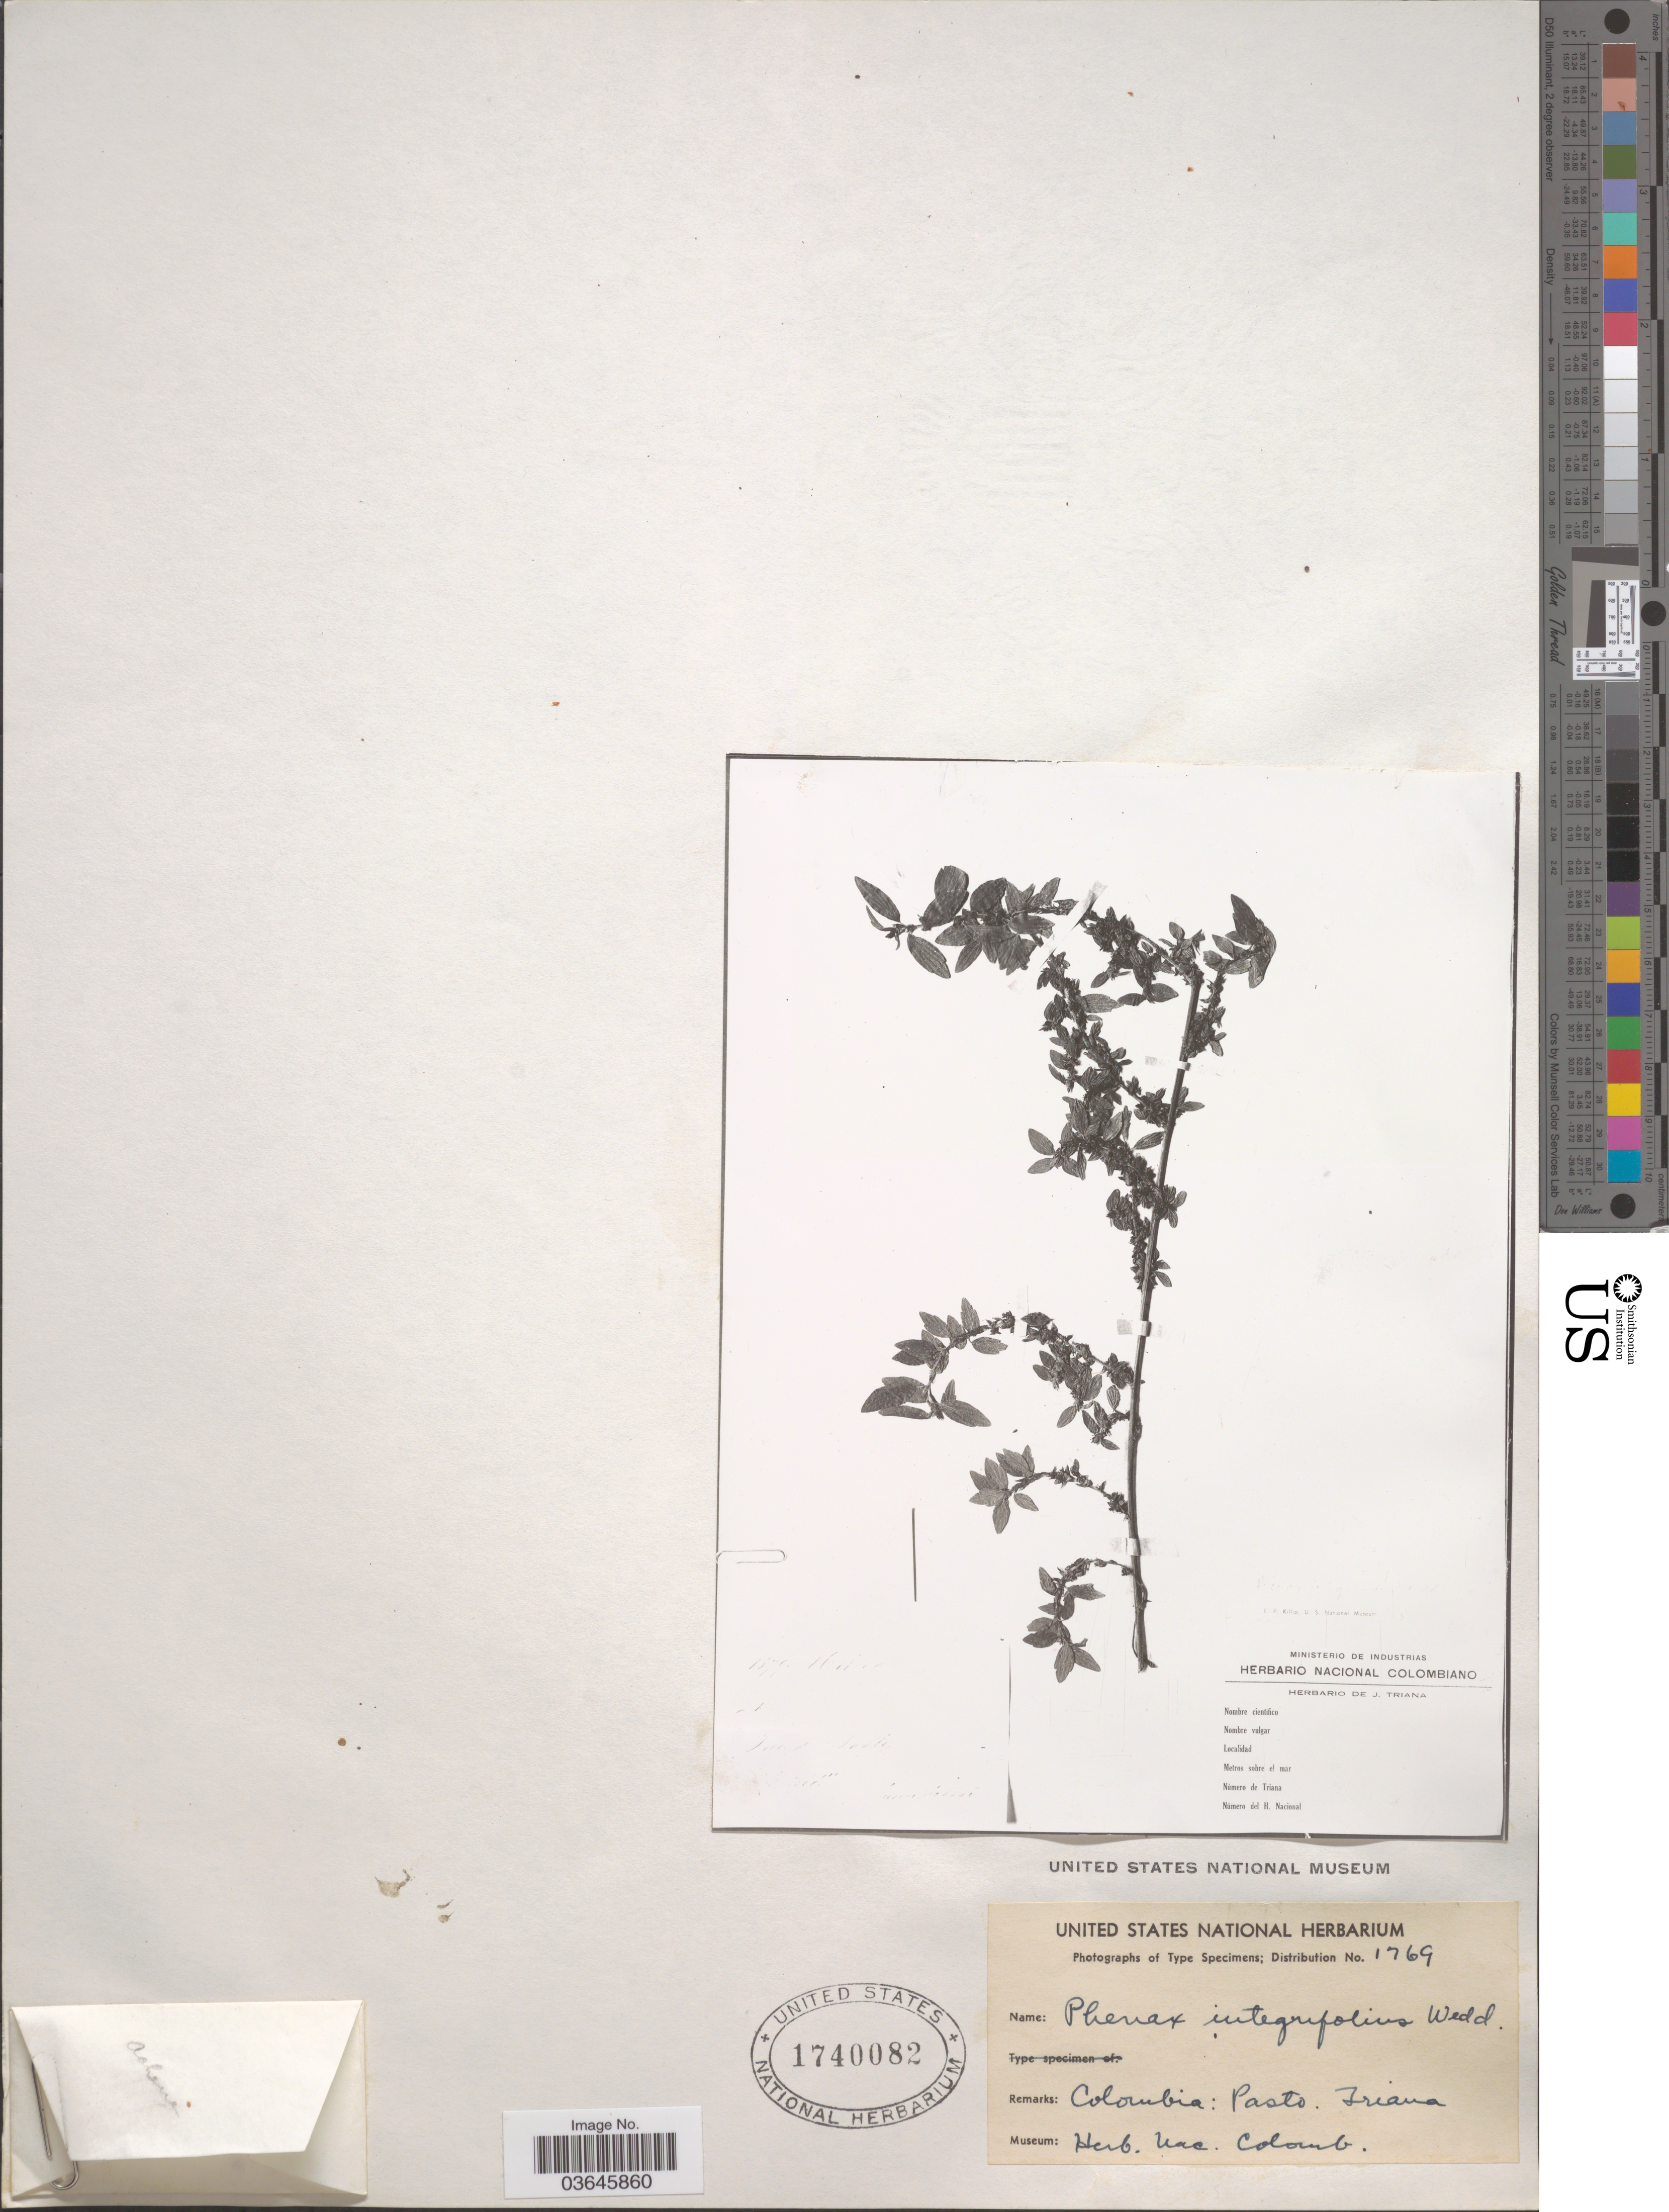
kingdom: Plantae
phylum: Tracheophyta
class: Magnoliopsida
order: Rosales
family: Urticaceae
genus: Phenax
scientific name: Phenax sp.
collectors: ex Herb. Nacional de Colombiano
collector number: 1769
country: Colombia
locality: Pasto. Triana.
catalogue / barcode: US 1740082